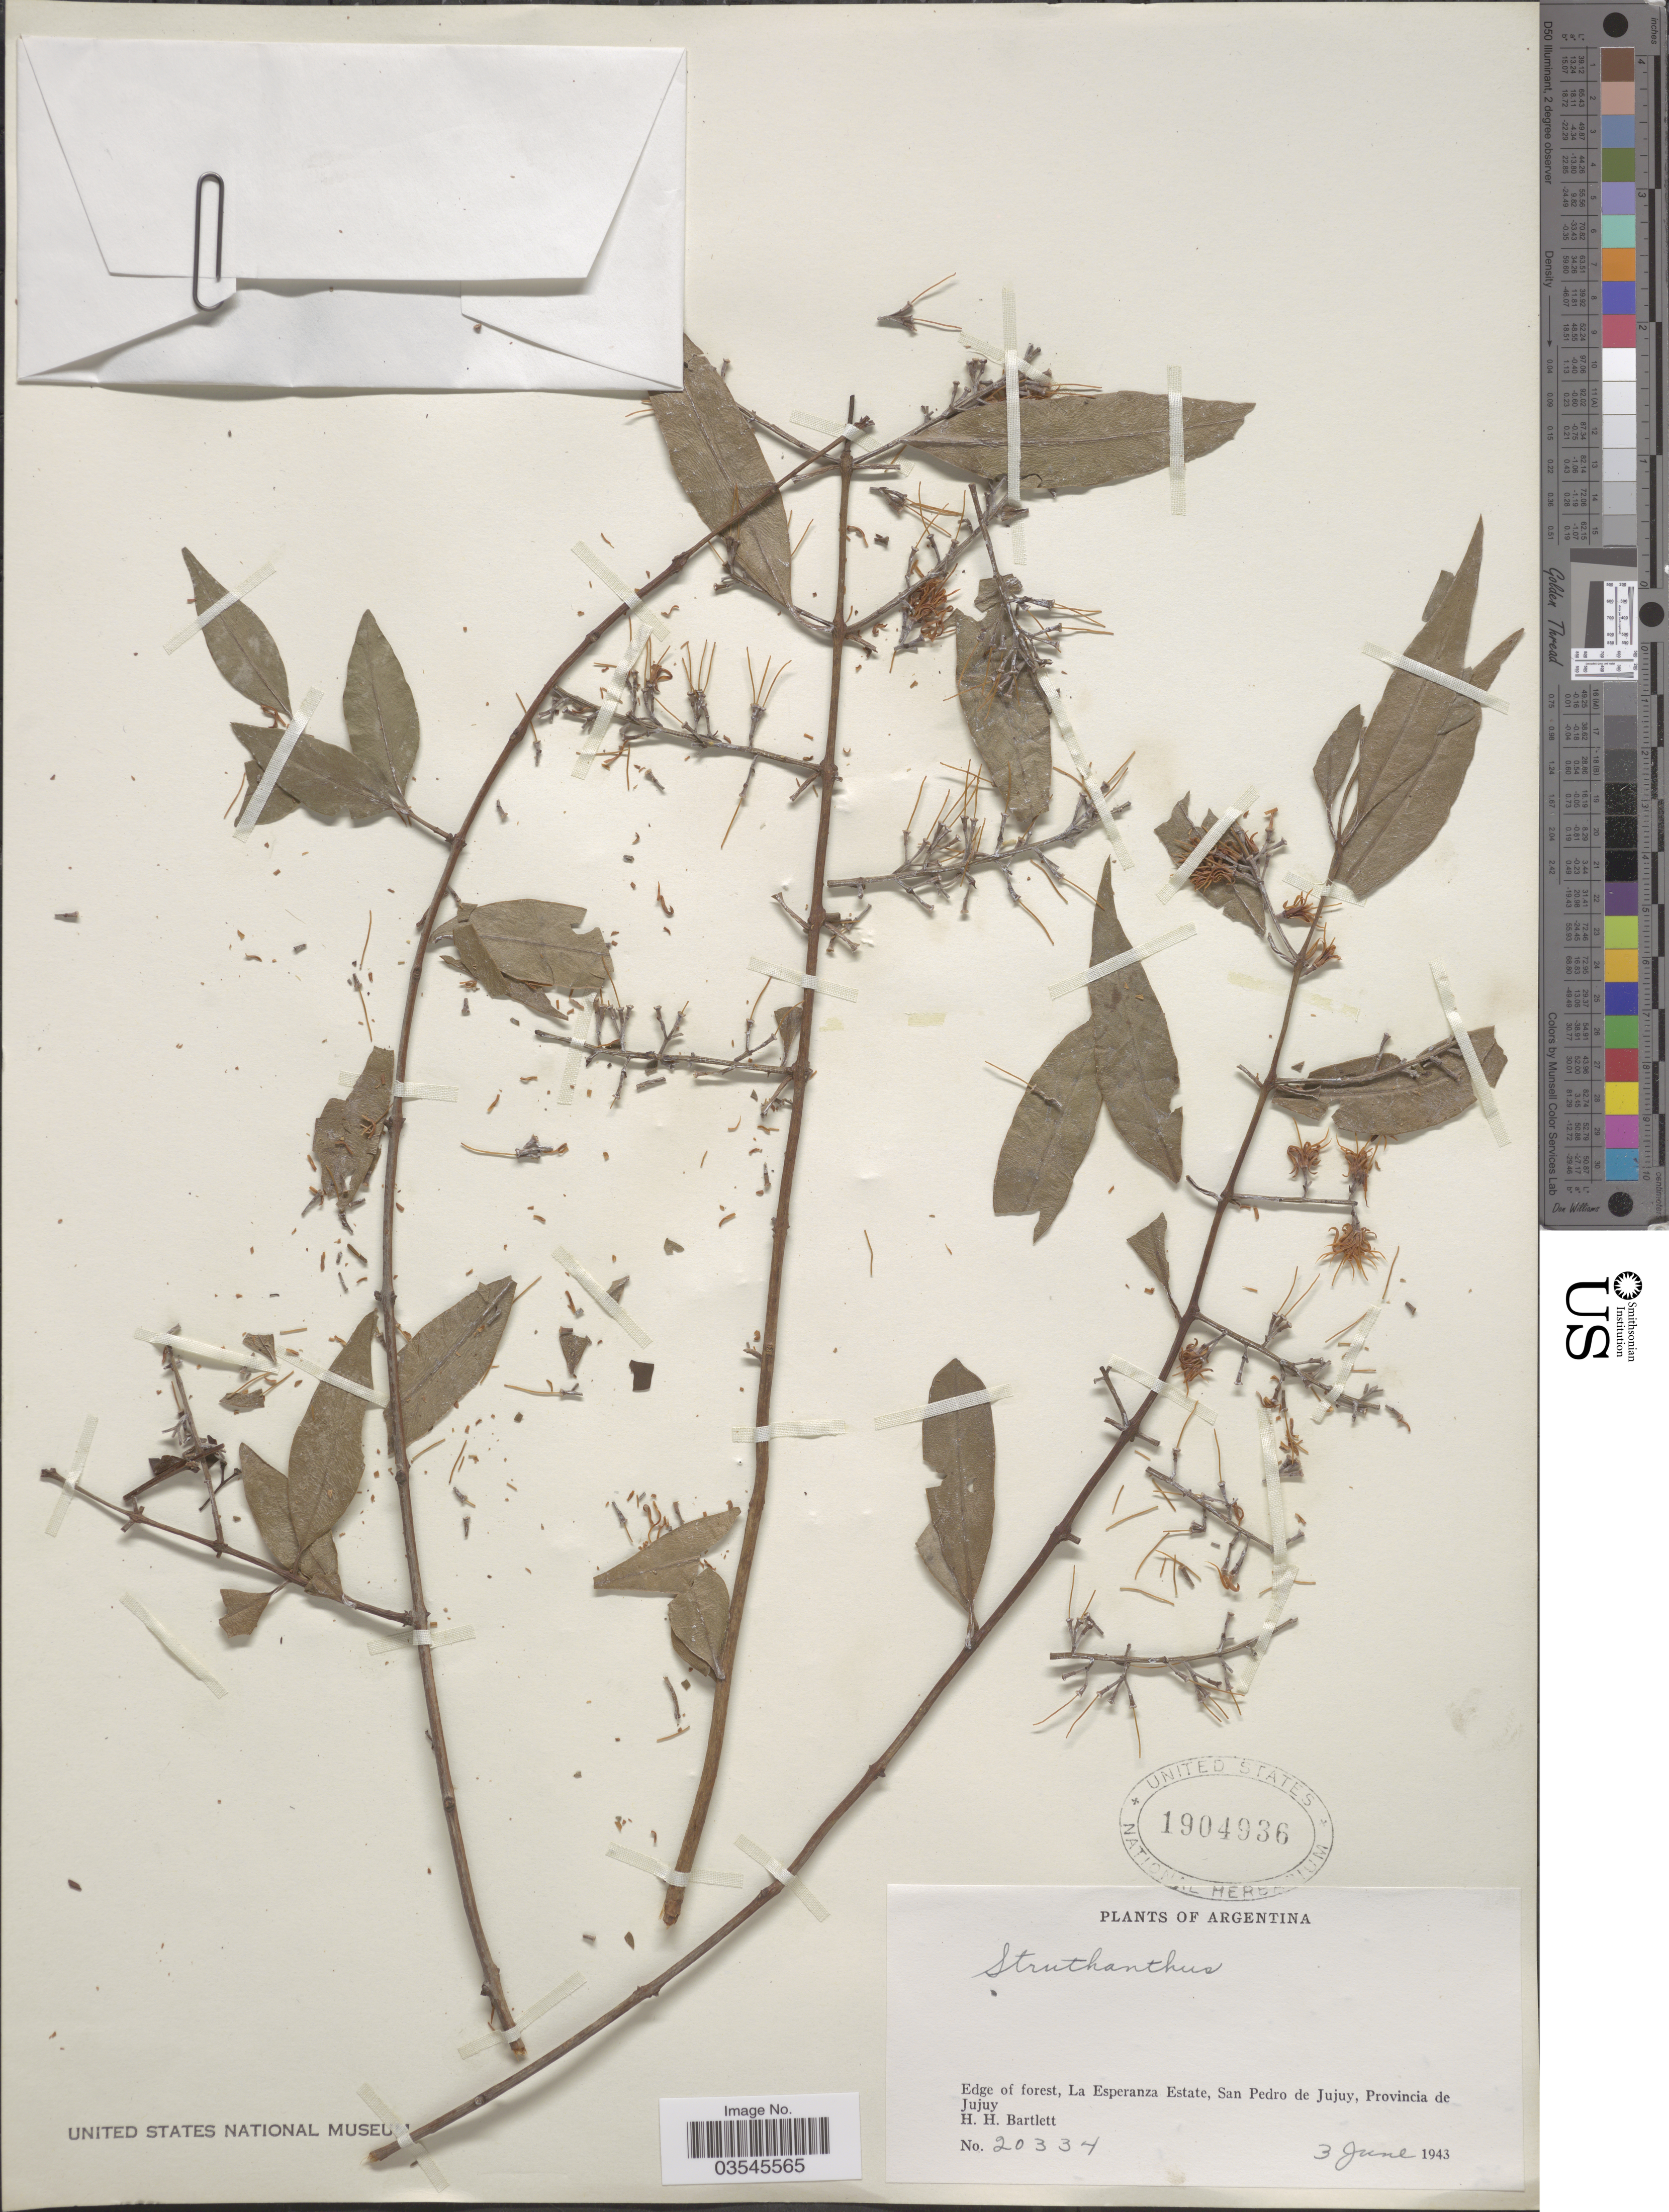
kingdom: Plantae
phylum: Tracheophyta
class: Magnoliopsida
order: Santalales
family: Loranthaceae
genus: Struthanthus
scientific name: Struthanthus sp.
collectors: H. H. Bartlett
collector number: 20334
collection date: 1943-06-03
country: Argentina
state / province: Jujuy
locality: La Esperanza Estate, San Pedro de Jujuy.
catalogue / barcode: US 1904936